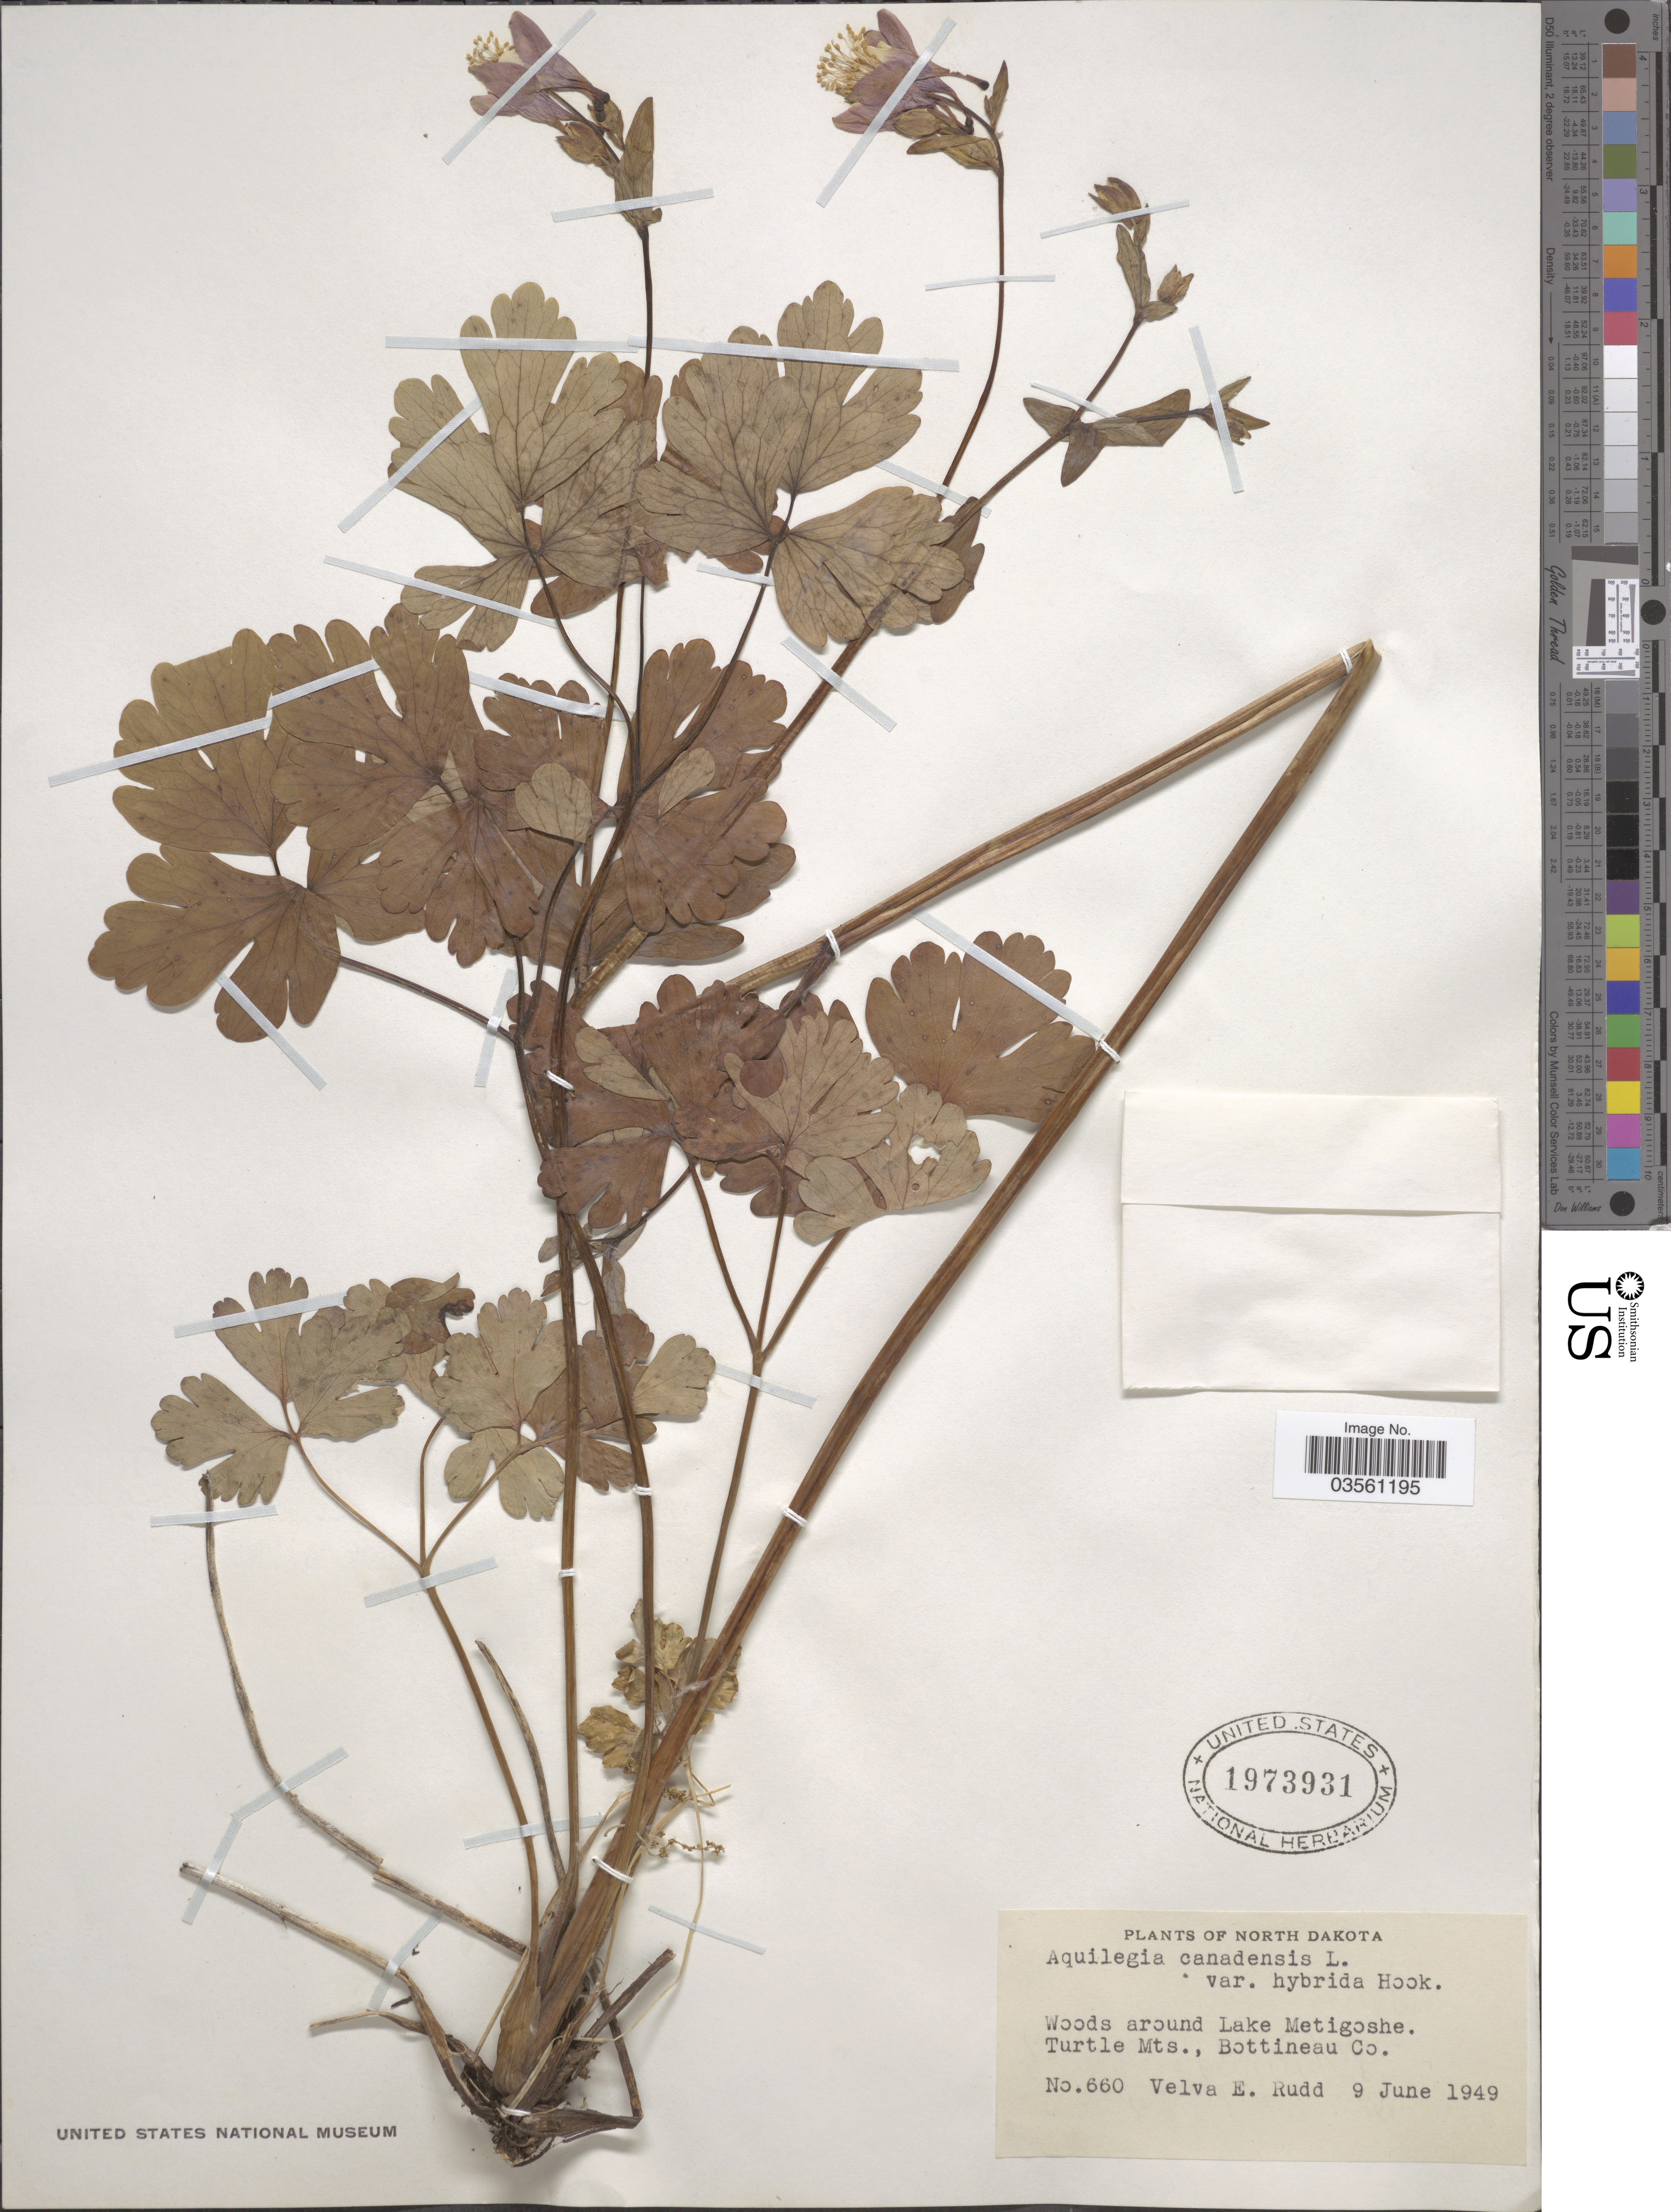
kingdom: Plantae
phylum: Tracheophyta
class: Magnoliopsida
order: Ranunculales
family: Ranunculaceae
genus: Aquilegia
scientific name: Aquilegia canadensis var. hybrida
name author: Hook.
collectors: V. E. Rudd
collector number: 660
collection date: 1949-06-09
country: United States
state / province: North Dakota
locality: Woods around Lake Metigoshe. Turtle Mts., Bottineau Co.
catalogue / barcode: US 1973931